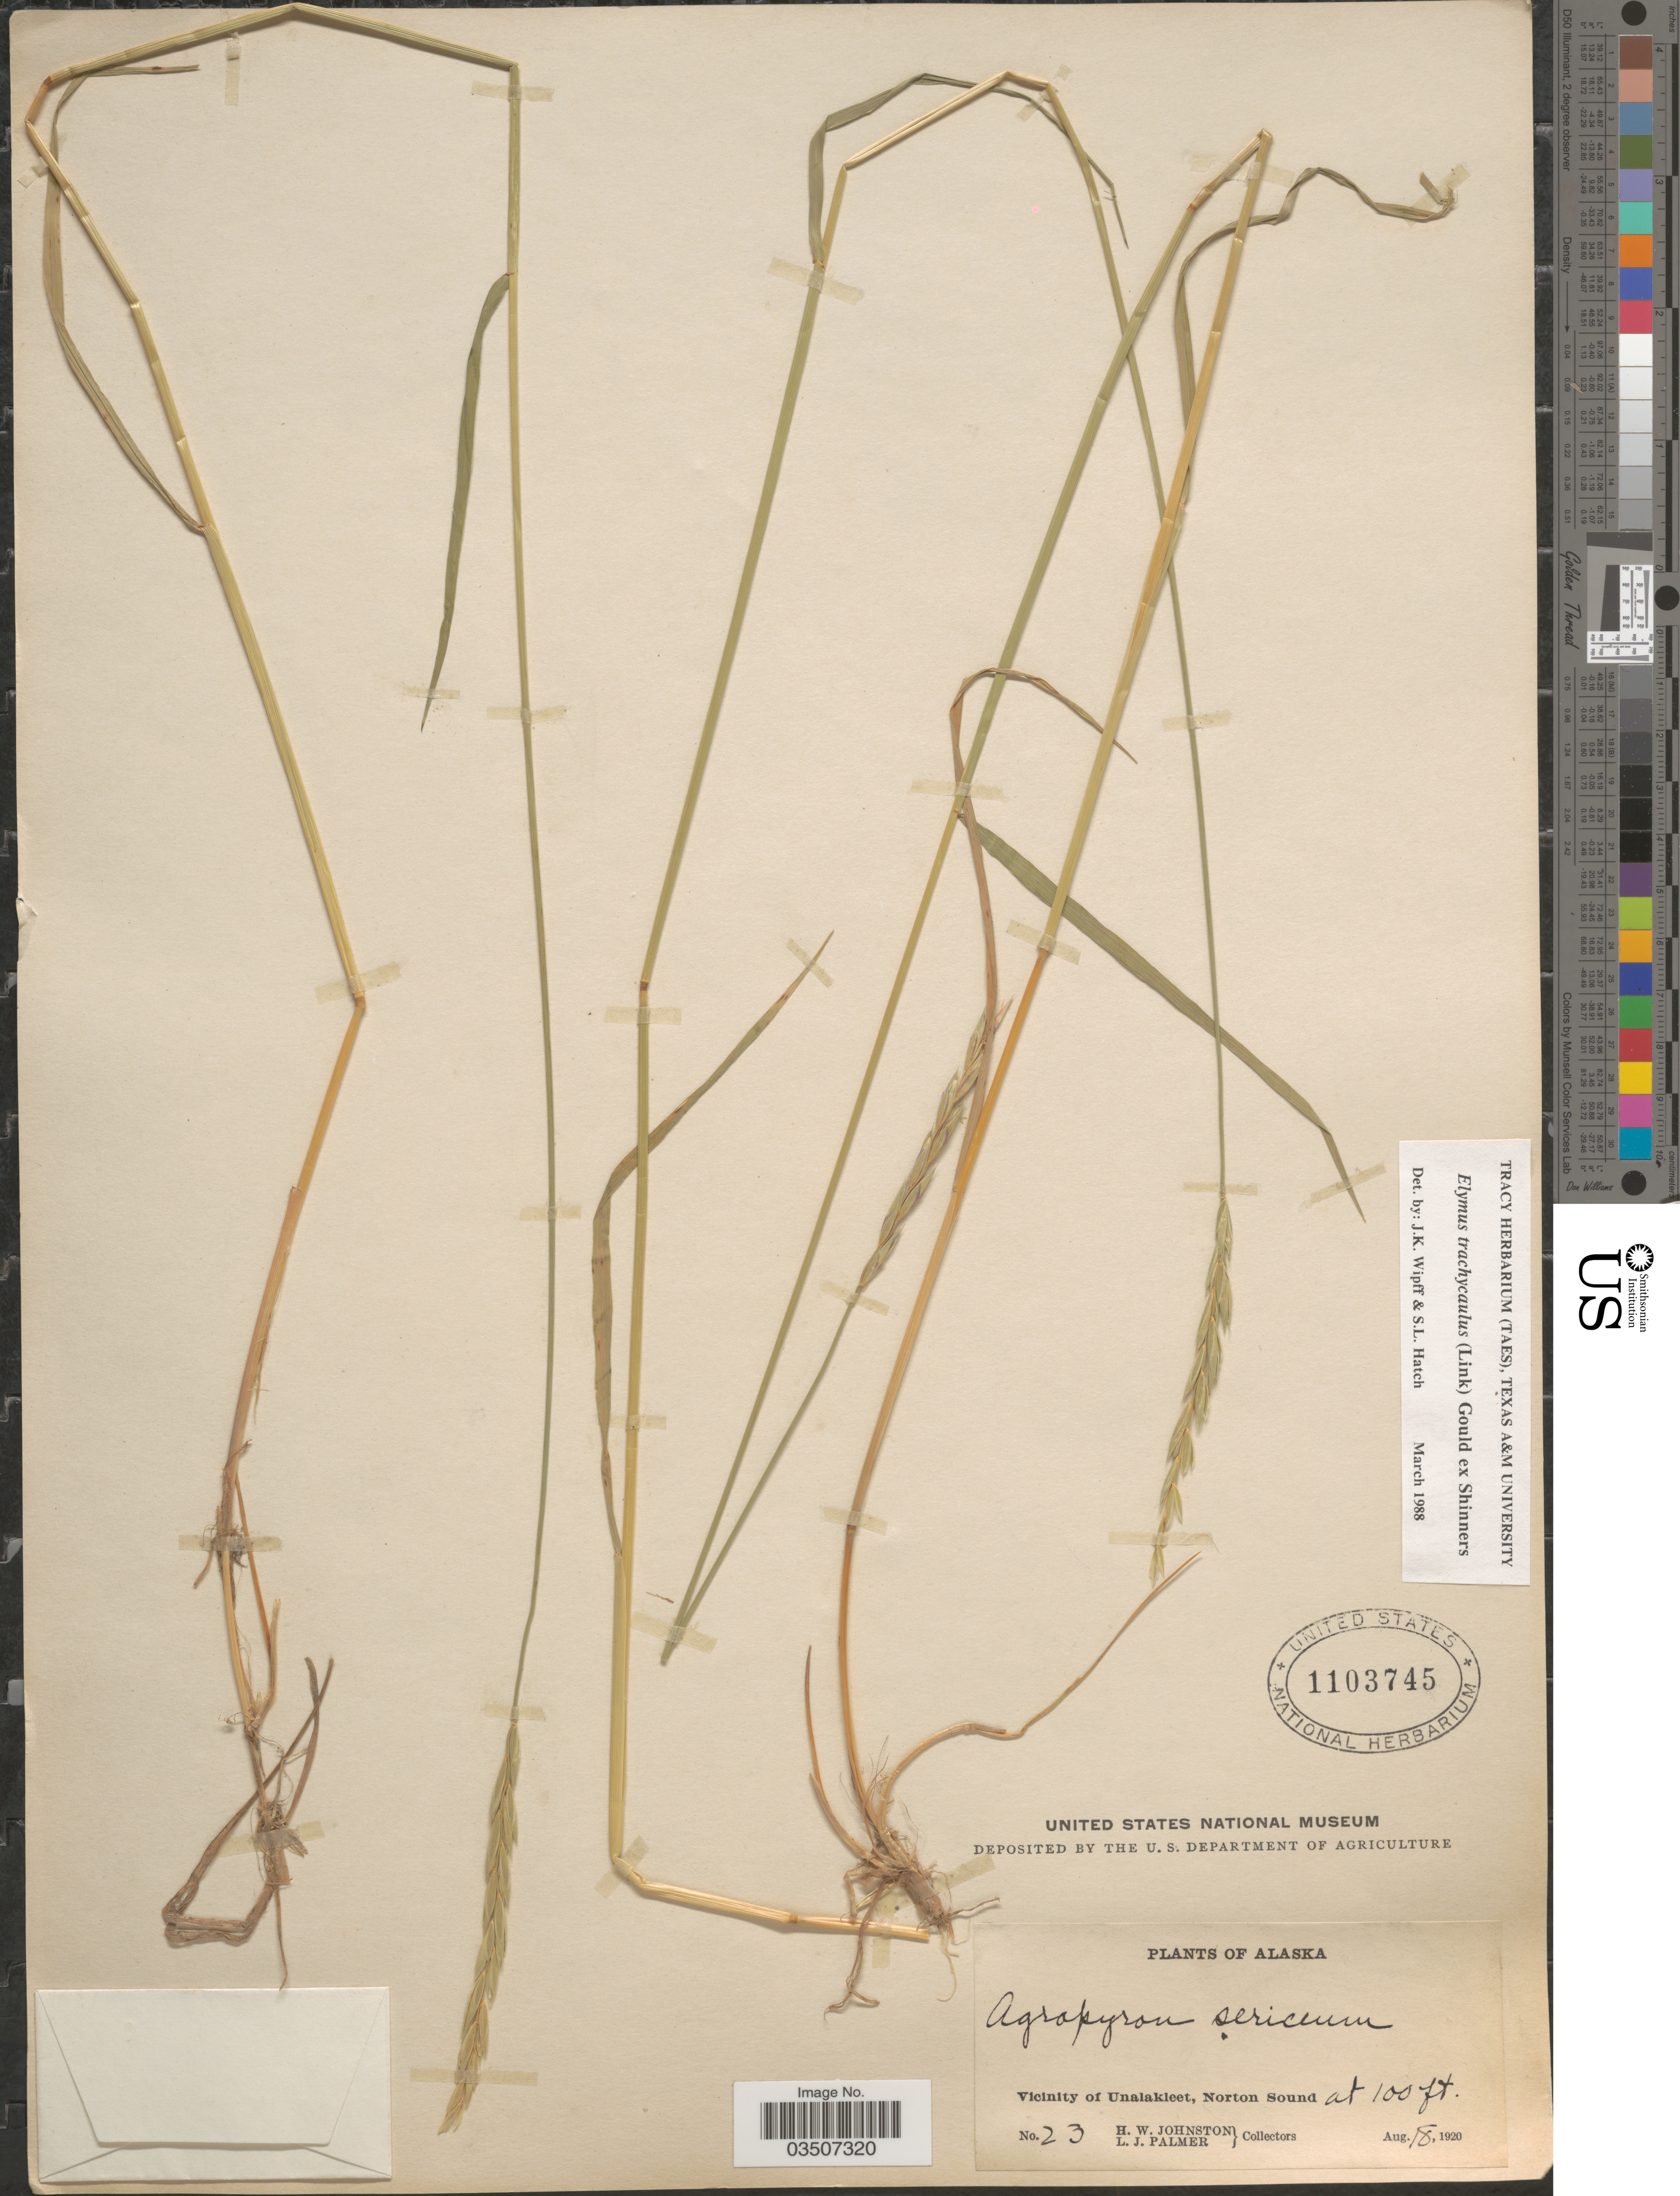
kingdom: Plantae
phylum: Tracheophyta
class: Liliopsida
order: Poales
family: Poaceae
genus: Elymus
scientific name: Elymus trachycaulus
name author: (Link) Gould ex Shinners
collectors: H. W. Johnston & L. J. Palmer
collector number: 23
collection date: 1920-08-18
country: United States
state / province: Alaska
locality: Vicinity of Unalakleet, Norton Sound.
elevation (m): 30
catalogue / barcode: US 1103745